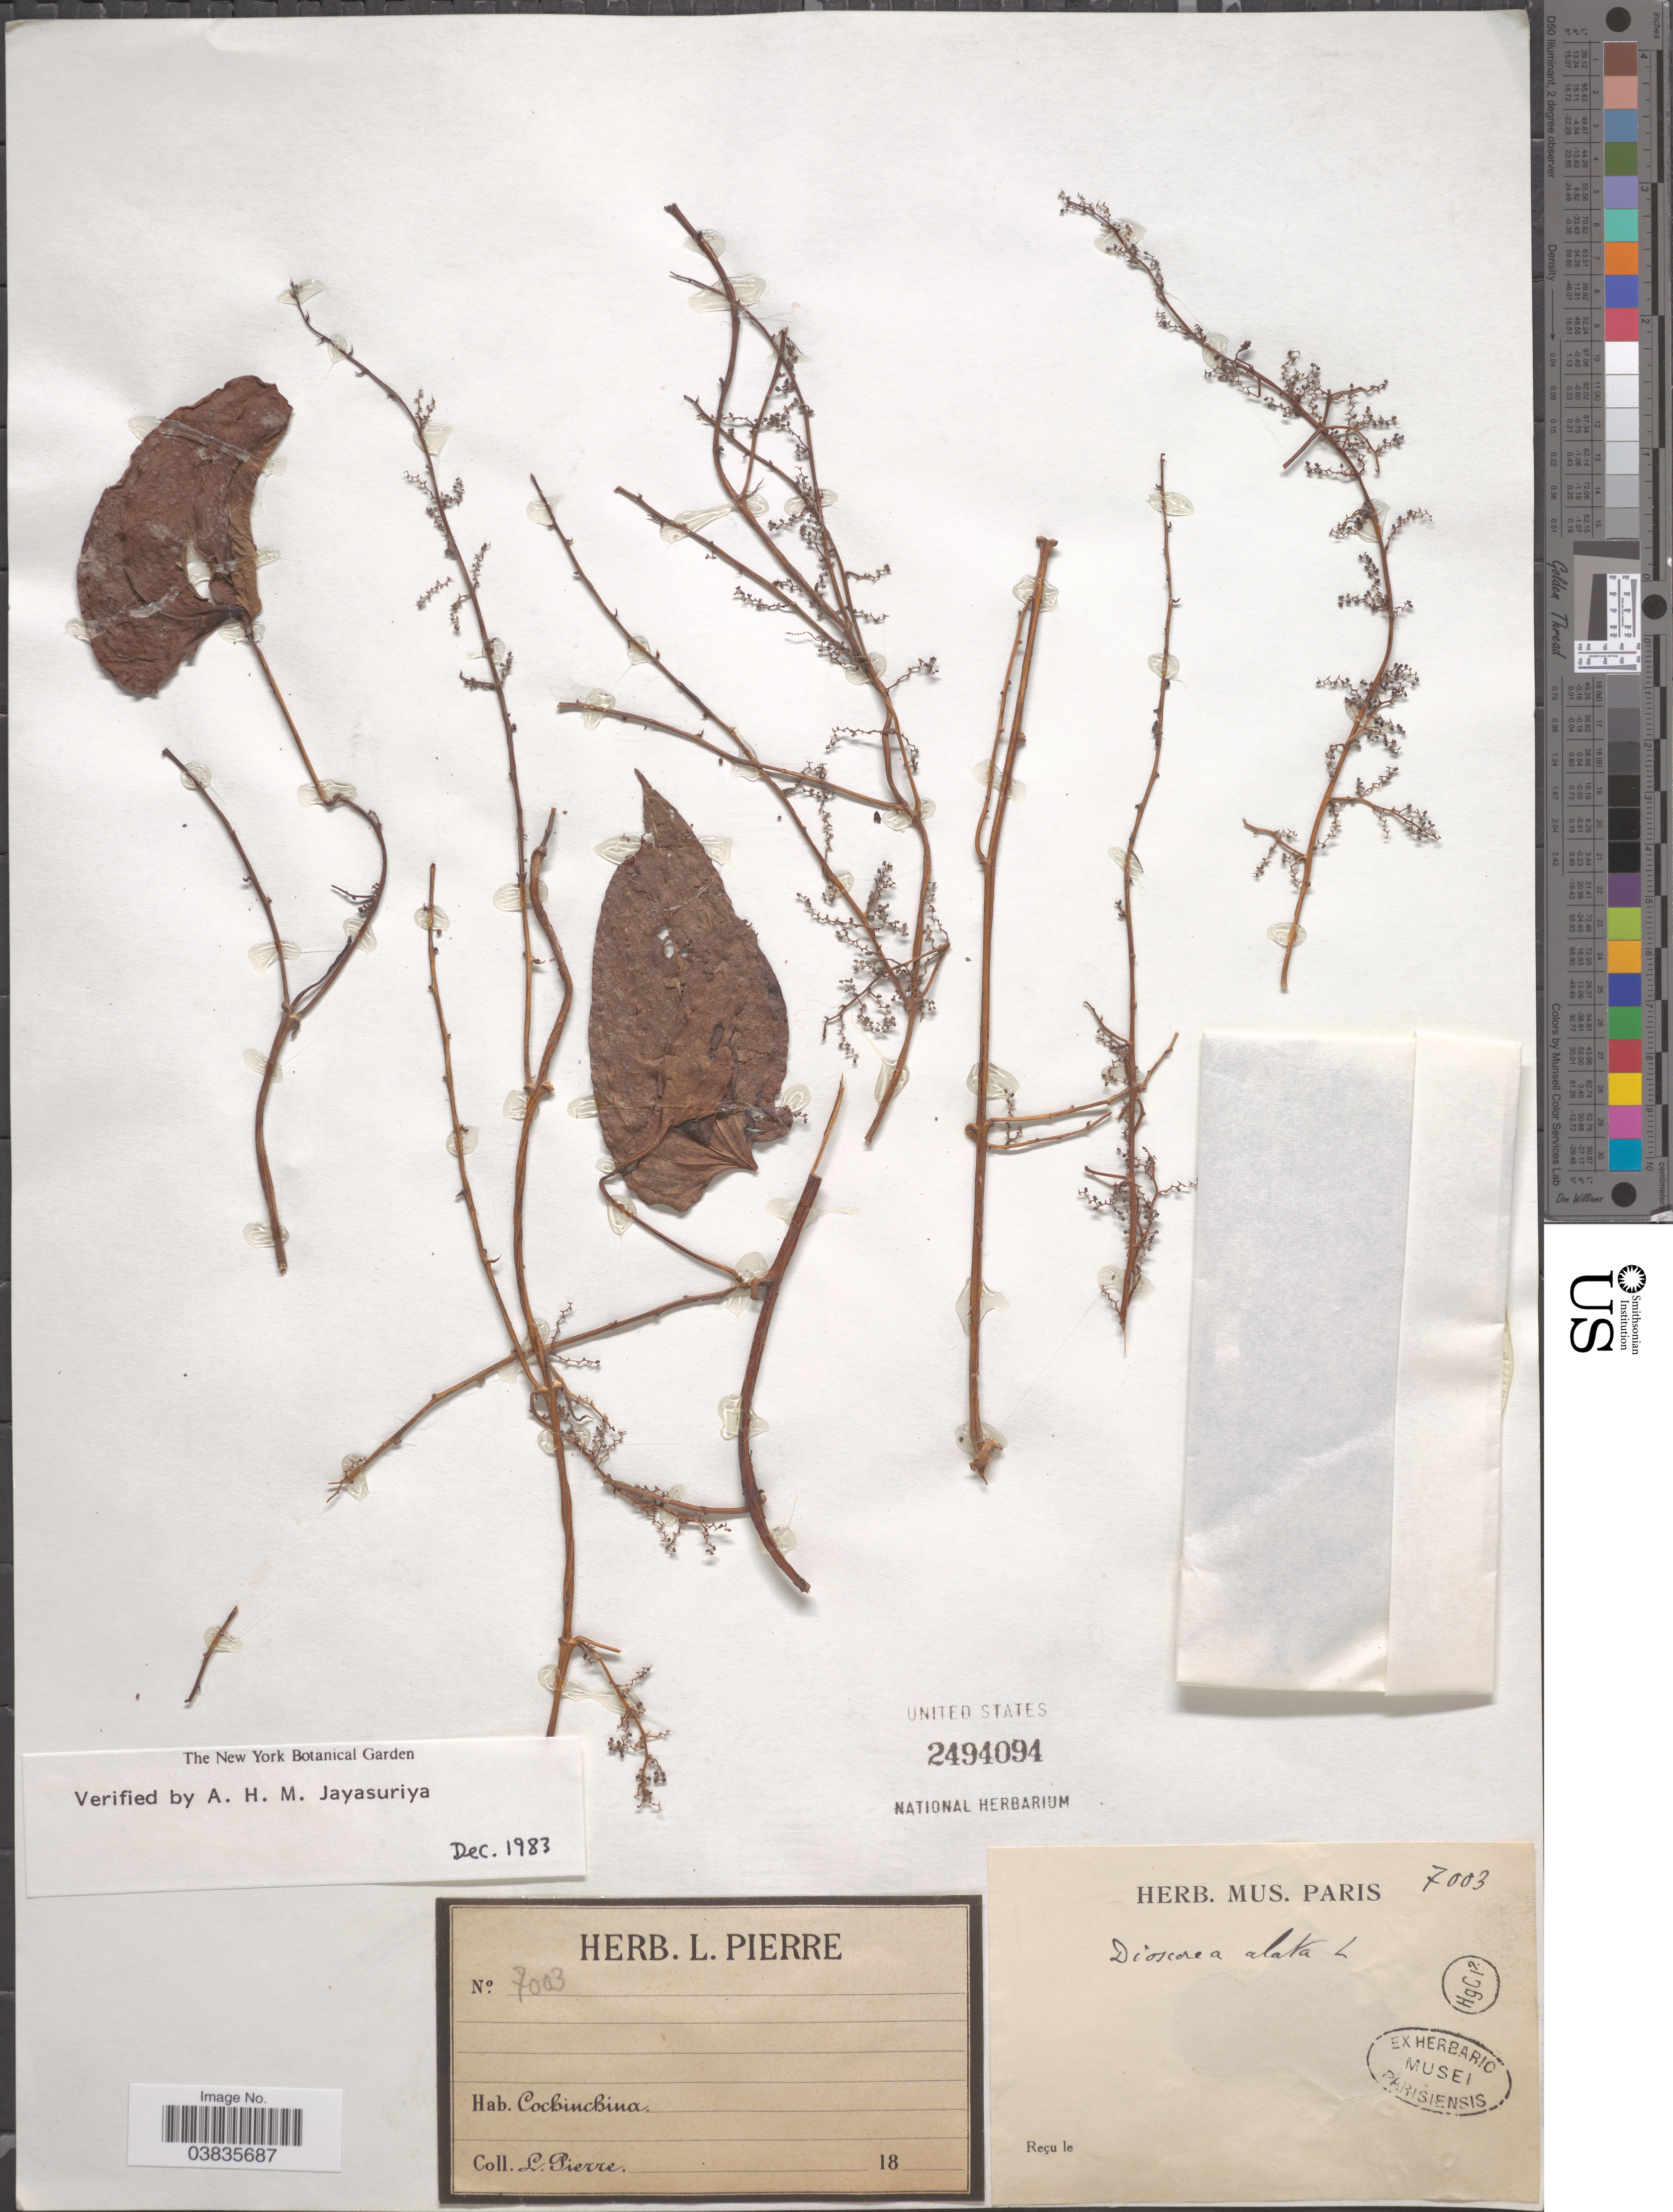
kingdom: Plantae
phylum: Tracheophyta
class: Liliopsida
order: Dioscoreales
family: Dioscoreaceae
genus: Dioscorea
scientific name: Dioscorea alata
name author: L.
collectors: L. Pierre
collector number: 7003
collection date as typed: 18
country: Vietnam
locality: Cochinchina.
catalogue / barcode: US 2494094